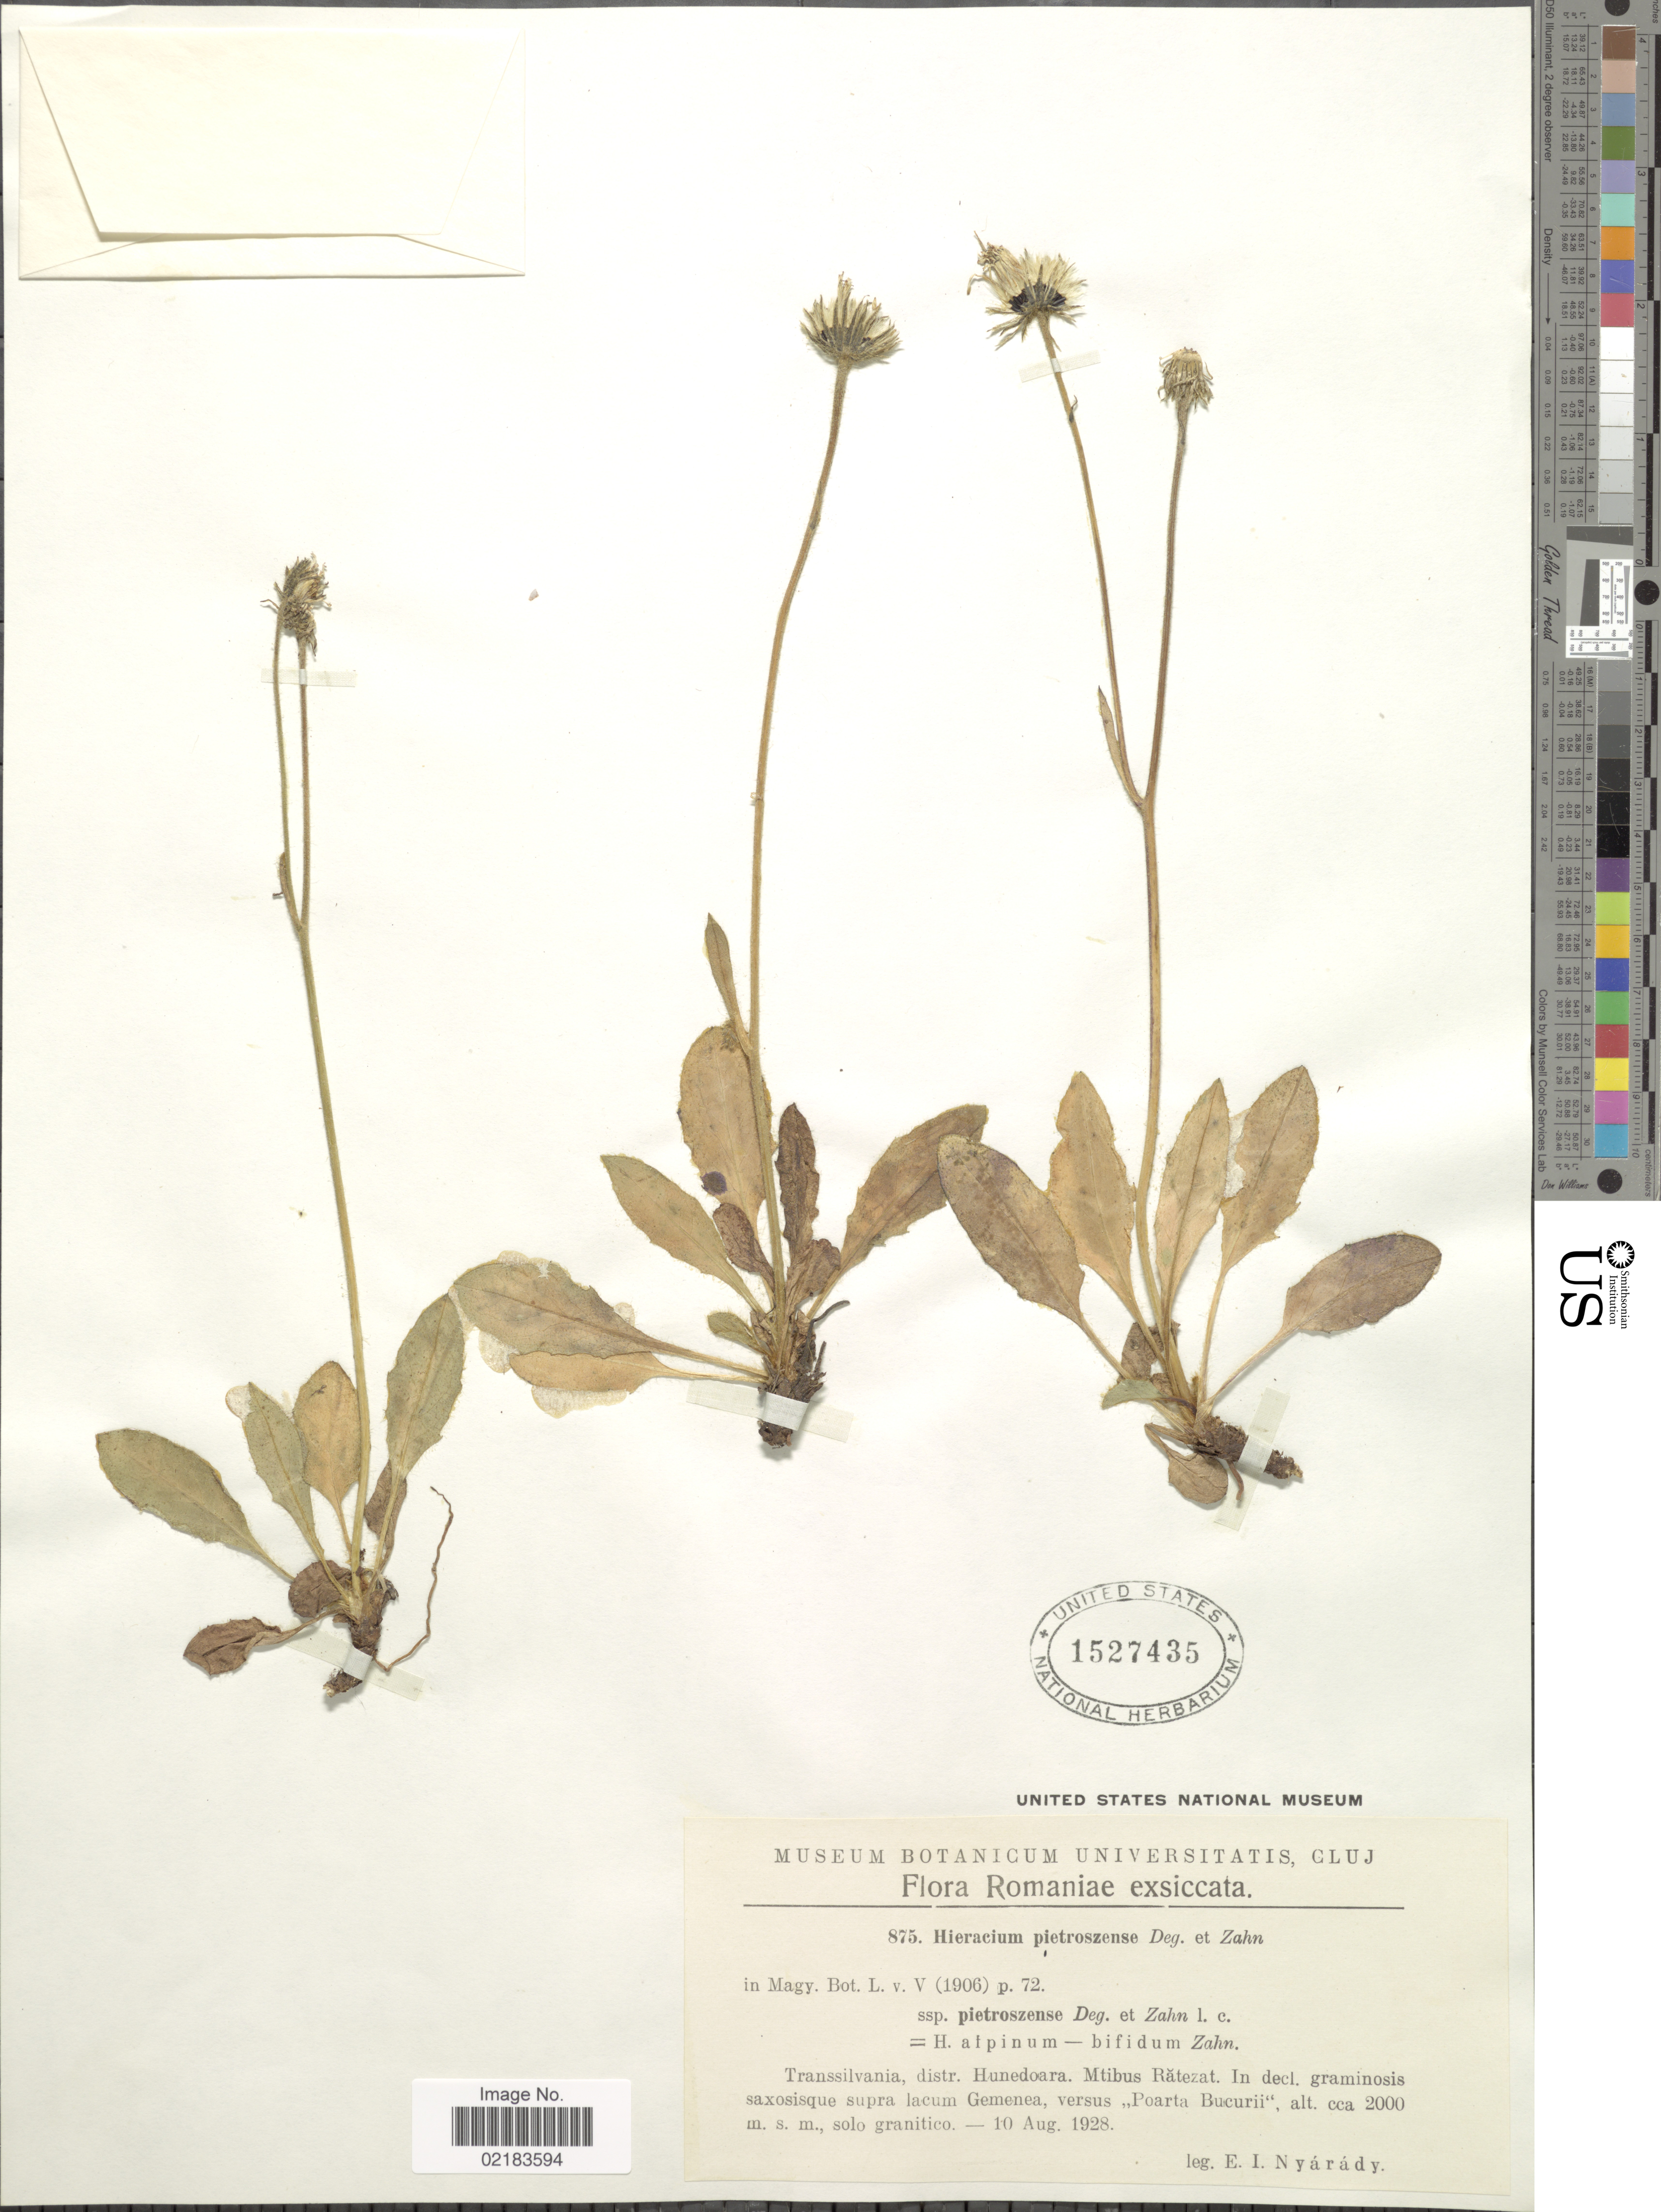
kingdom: Plantae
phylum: Tracheophyta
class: Magnoliopsida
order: Asterales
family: Asteraceae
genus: Hieracium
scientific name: Hieracium pietroszense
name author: Degen & Zahn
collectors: E. Nyárády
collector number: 875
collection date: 1928-08-10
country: Romania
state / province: Hunedoara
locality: Transsilvania, Mtbuis Ratezat, in decl. graminosis, saxosisque supra lacum Gemenea, versus Poarta Bucurii [interpreted]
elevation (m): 2000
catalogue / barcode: US 1527435